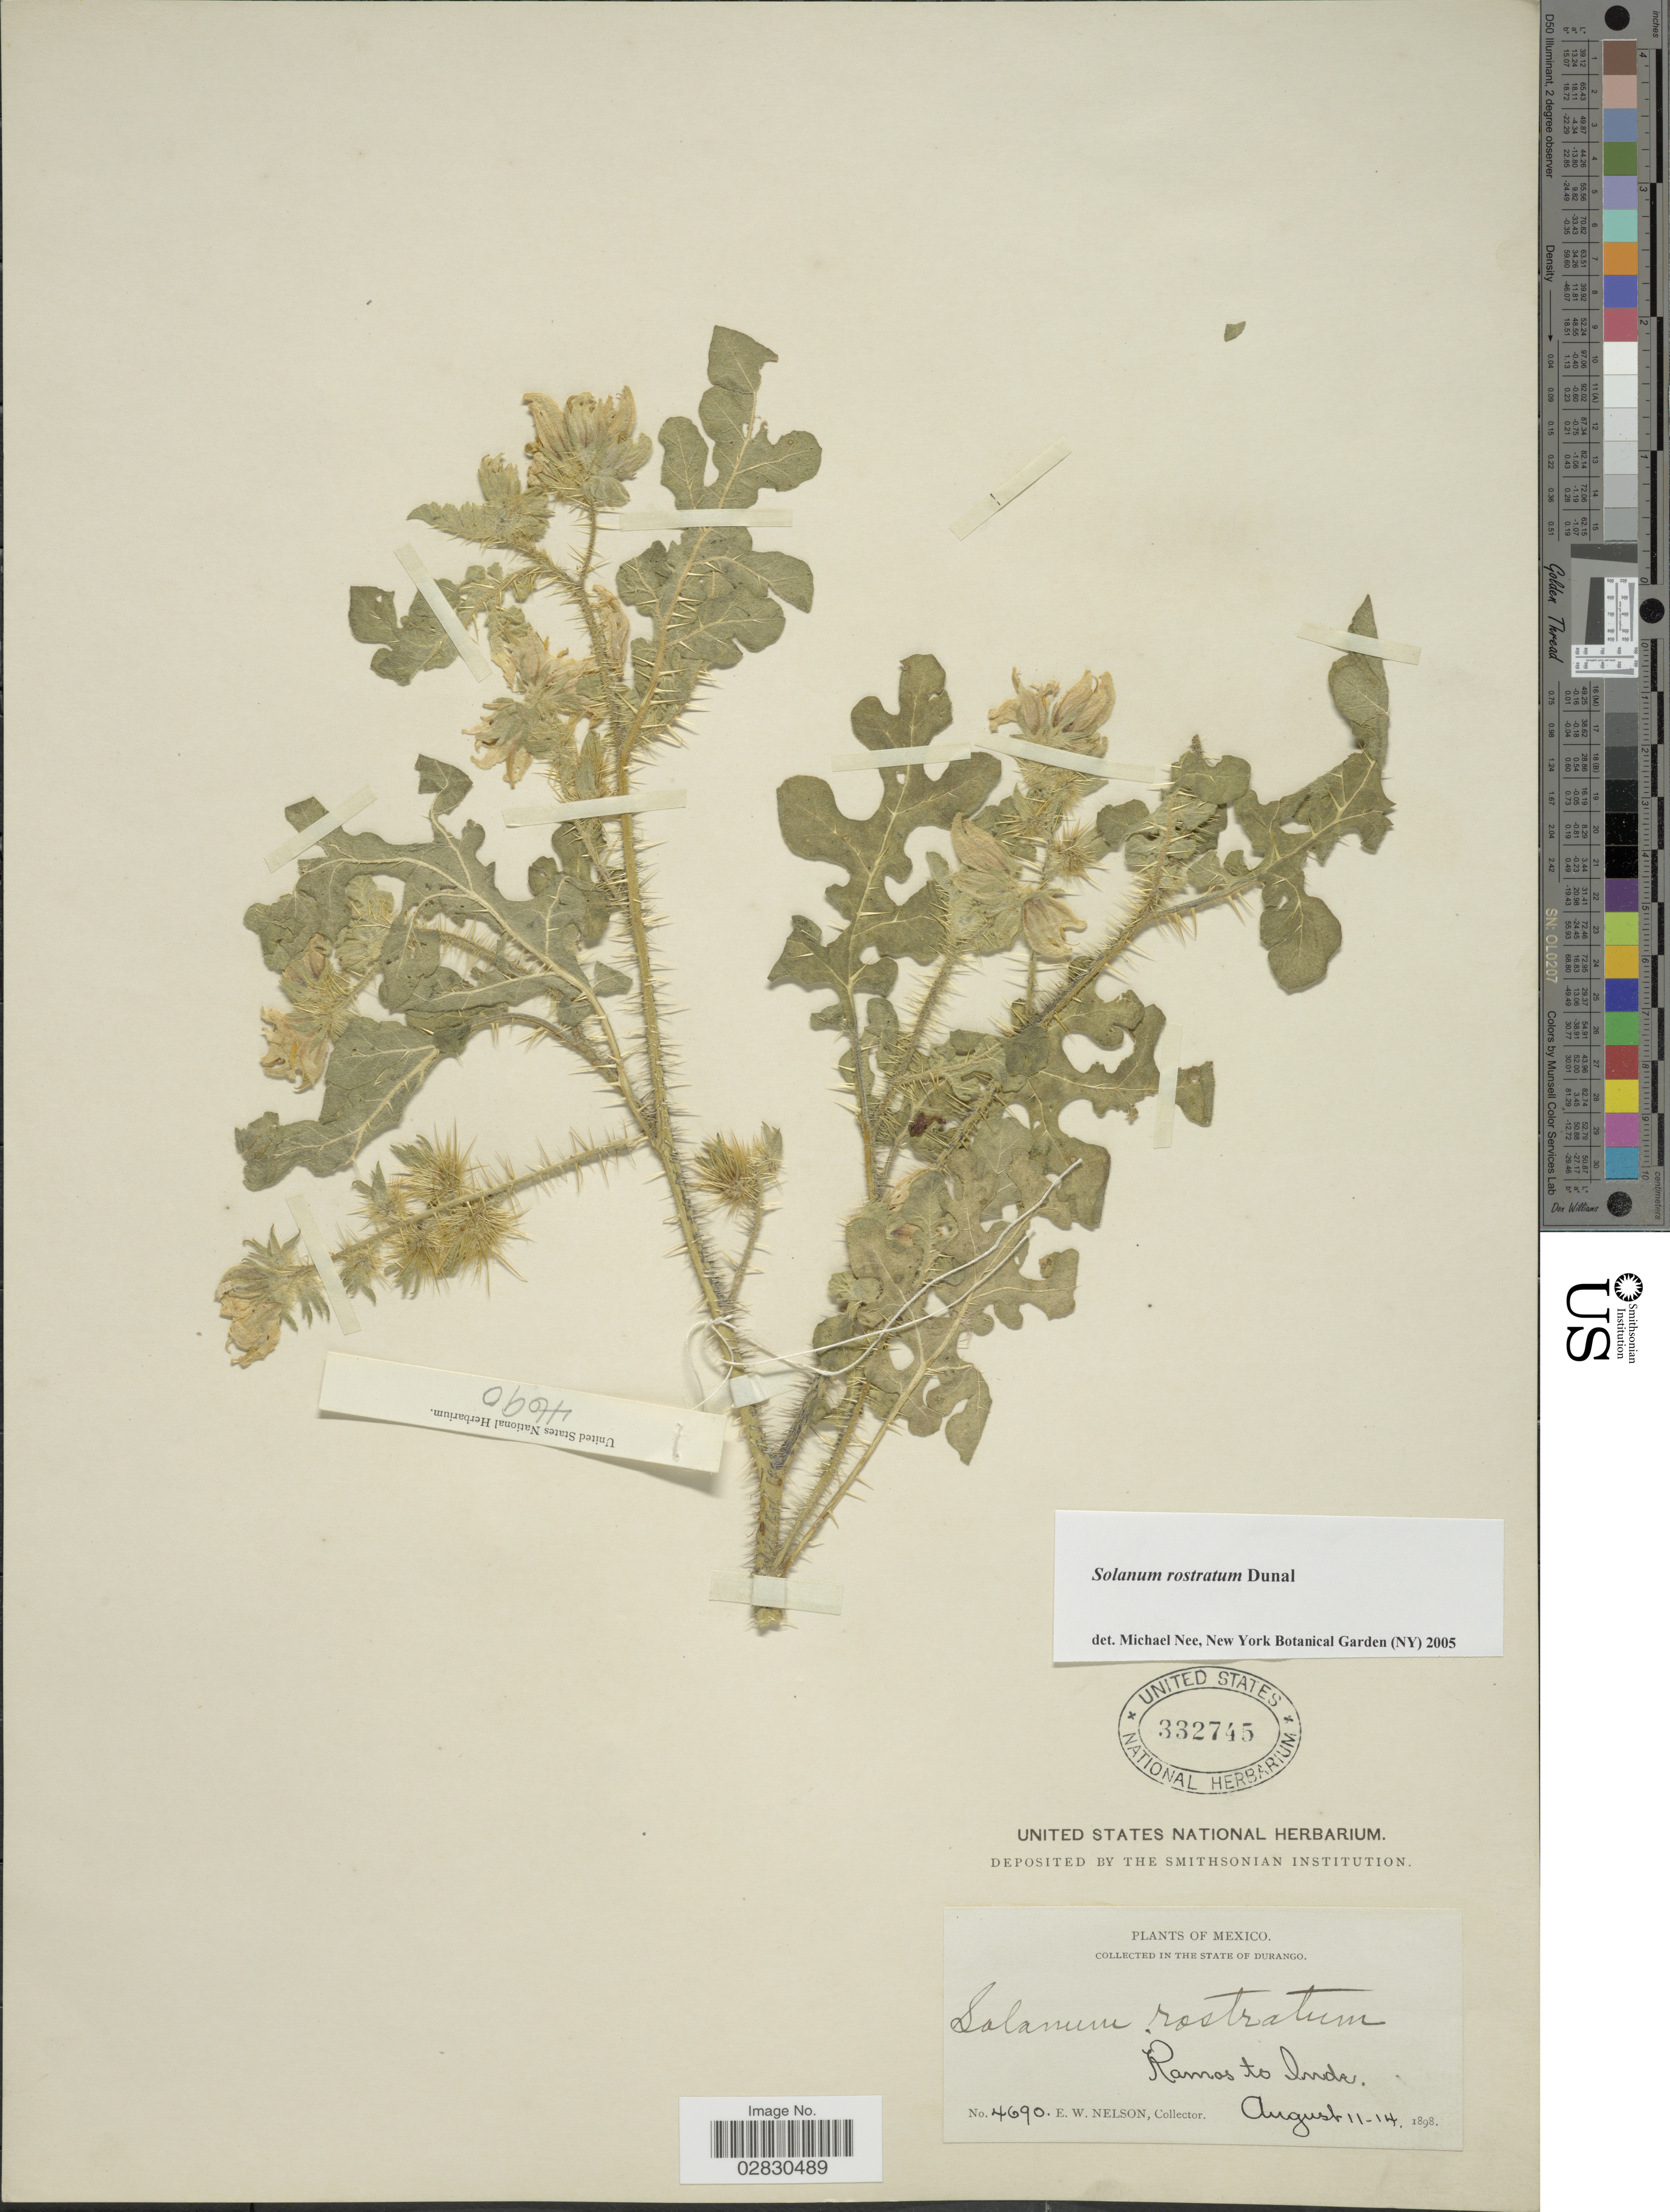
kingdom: Plantae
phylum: Tracheophyta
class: Magnoliopsida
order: Solanales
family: Solanaceae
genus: Solanum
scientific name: Solanum rostratum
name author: Dunal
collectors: E. W. Nelson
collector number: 4690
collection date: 1898-08-11/1898-08-14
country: Mexico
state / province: Durango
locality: Ramas to Inde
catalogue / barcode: US 332745